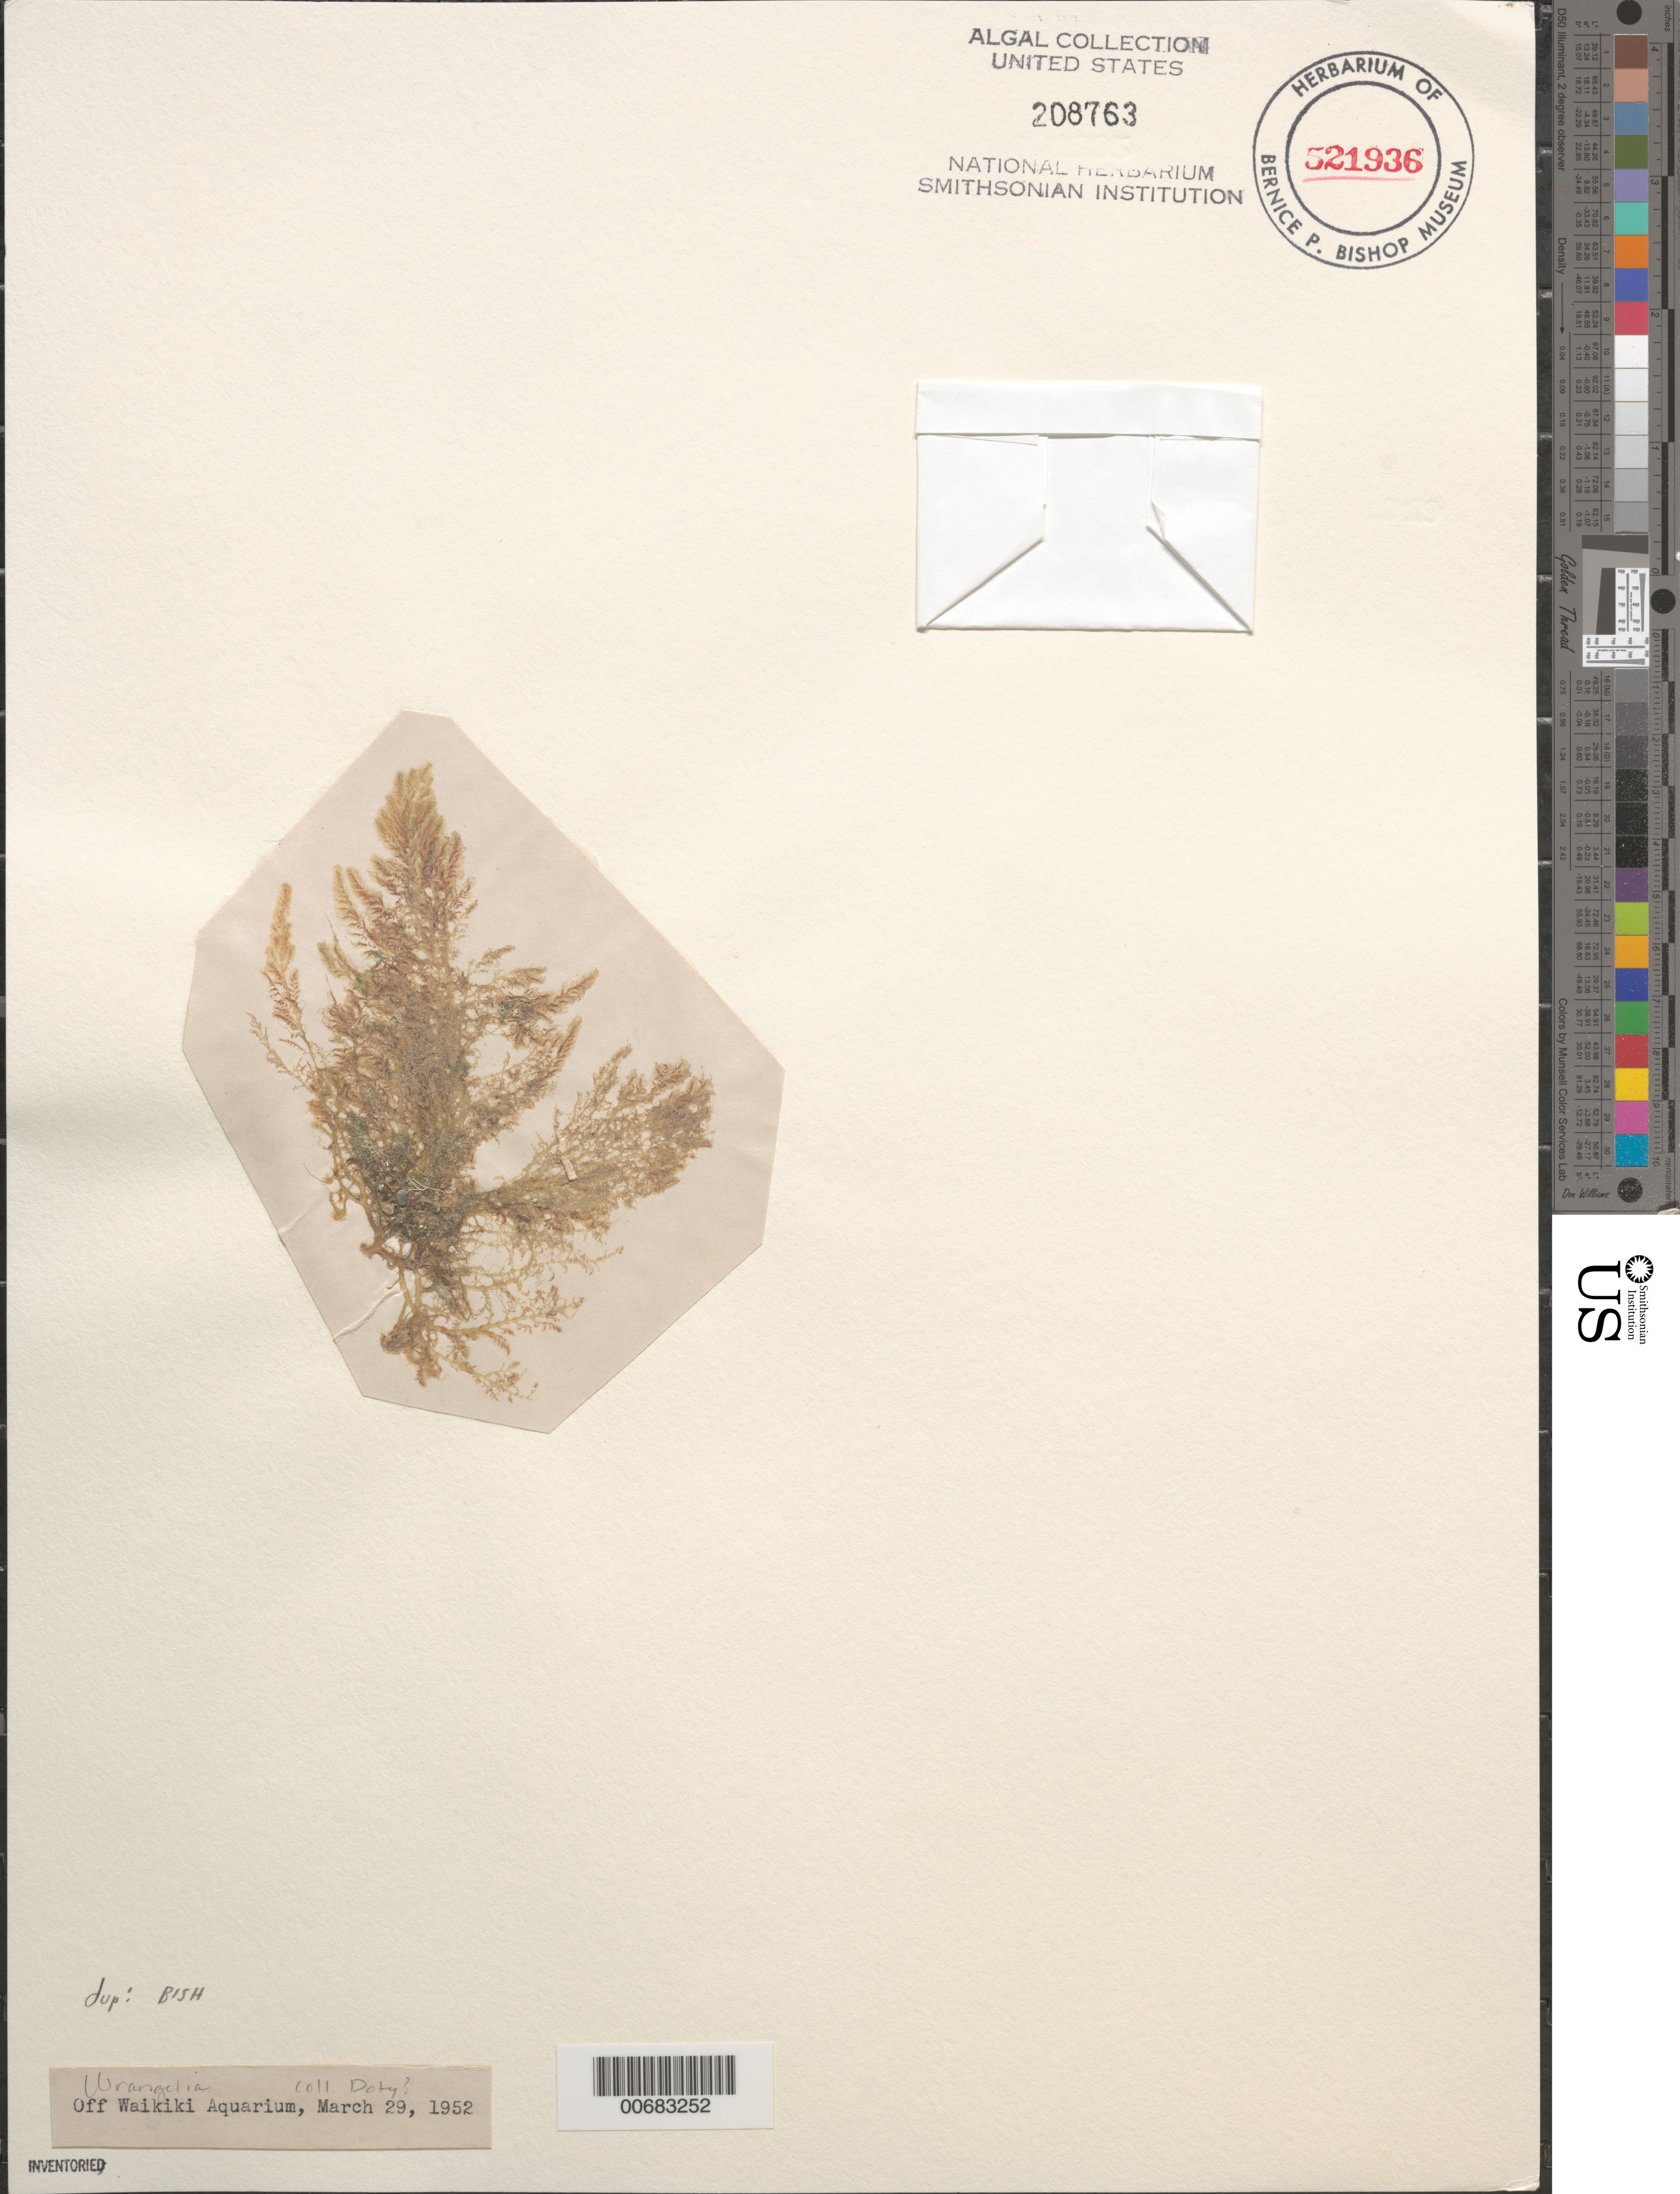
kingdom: Plantae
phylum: Rhodophyta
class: Florideophyceae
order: Ceramiales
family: Wrangeliaceae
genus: Wrangelia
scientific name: Wrangelia sp.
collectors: M. S. Doty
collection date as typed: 29 Mar 1952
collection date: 1952-03-29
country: United States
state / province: Hawaii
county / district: Honolulu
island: Oahu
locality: Off Waikiki Aquarium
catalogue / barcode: US 208763